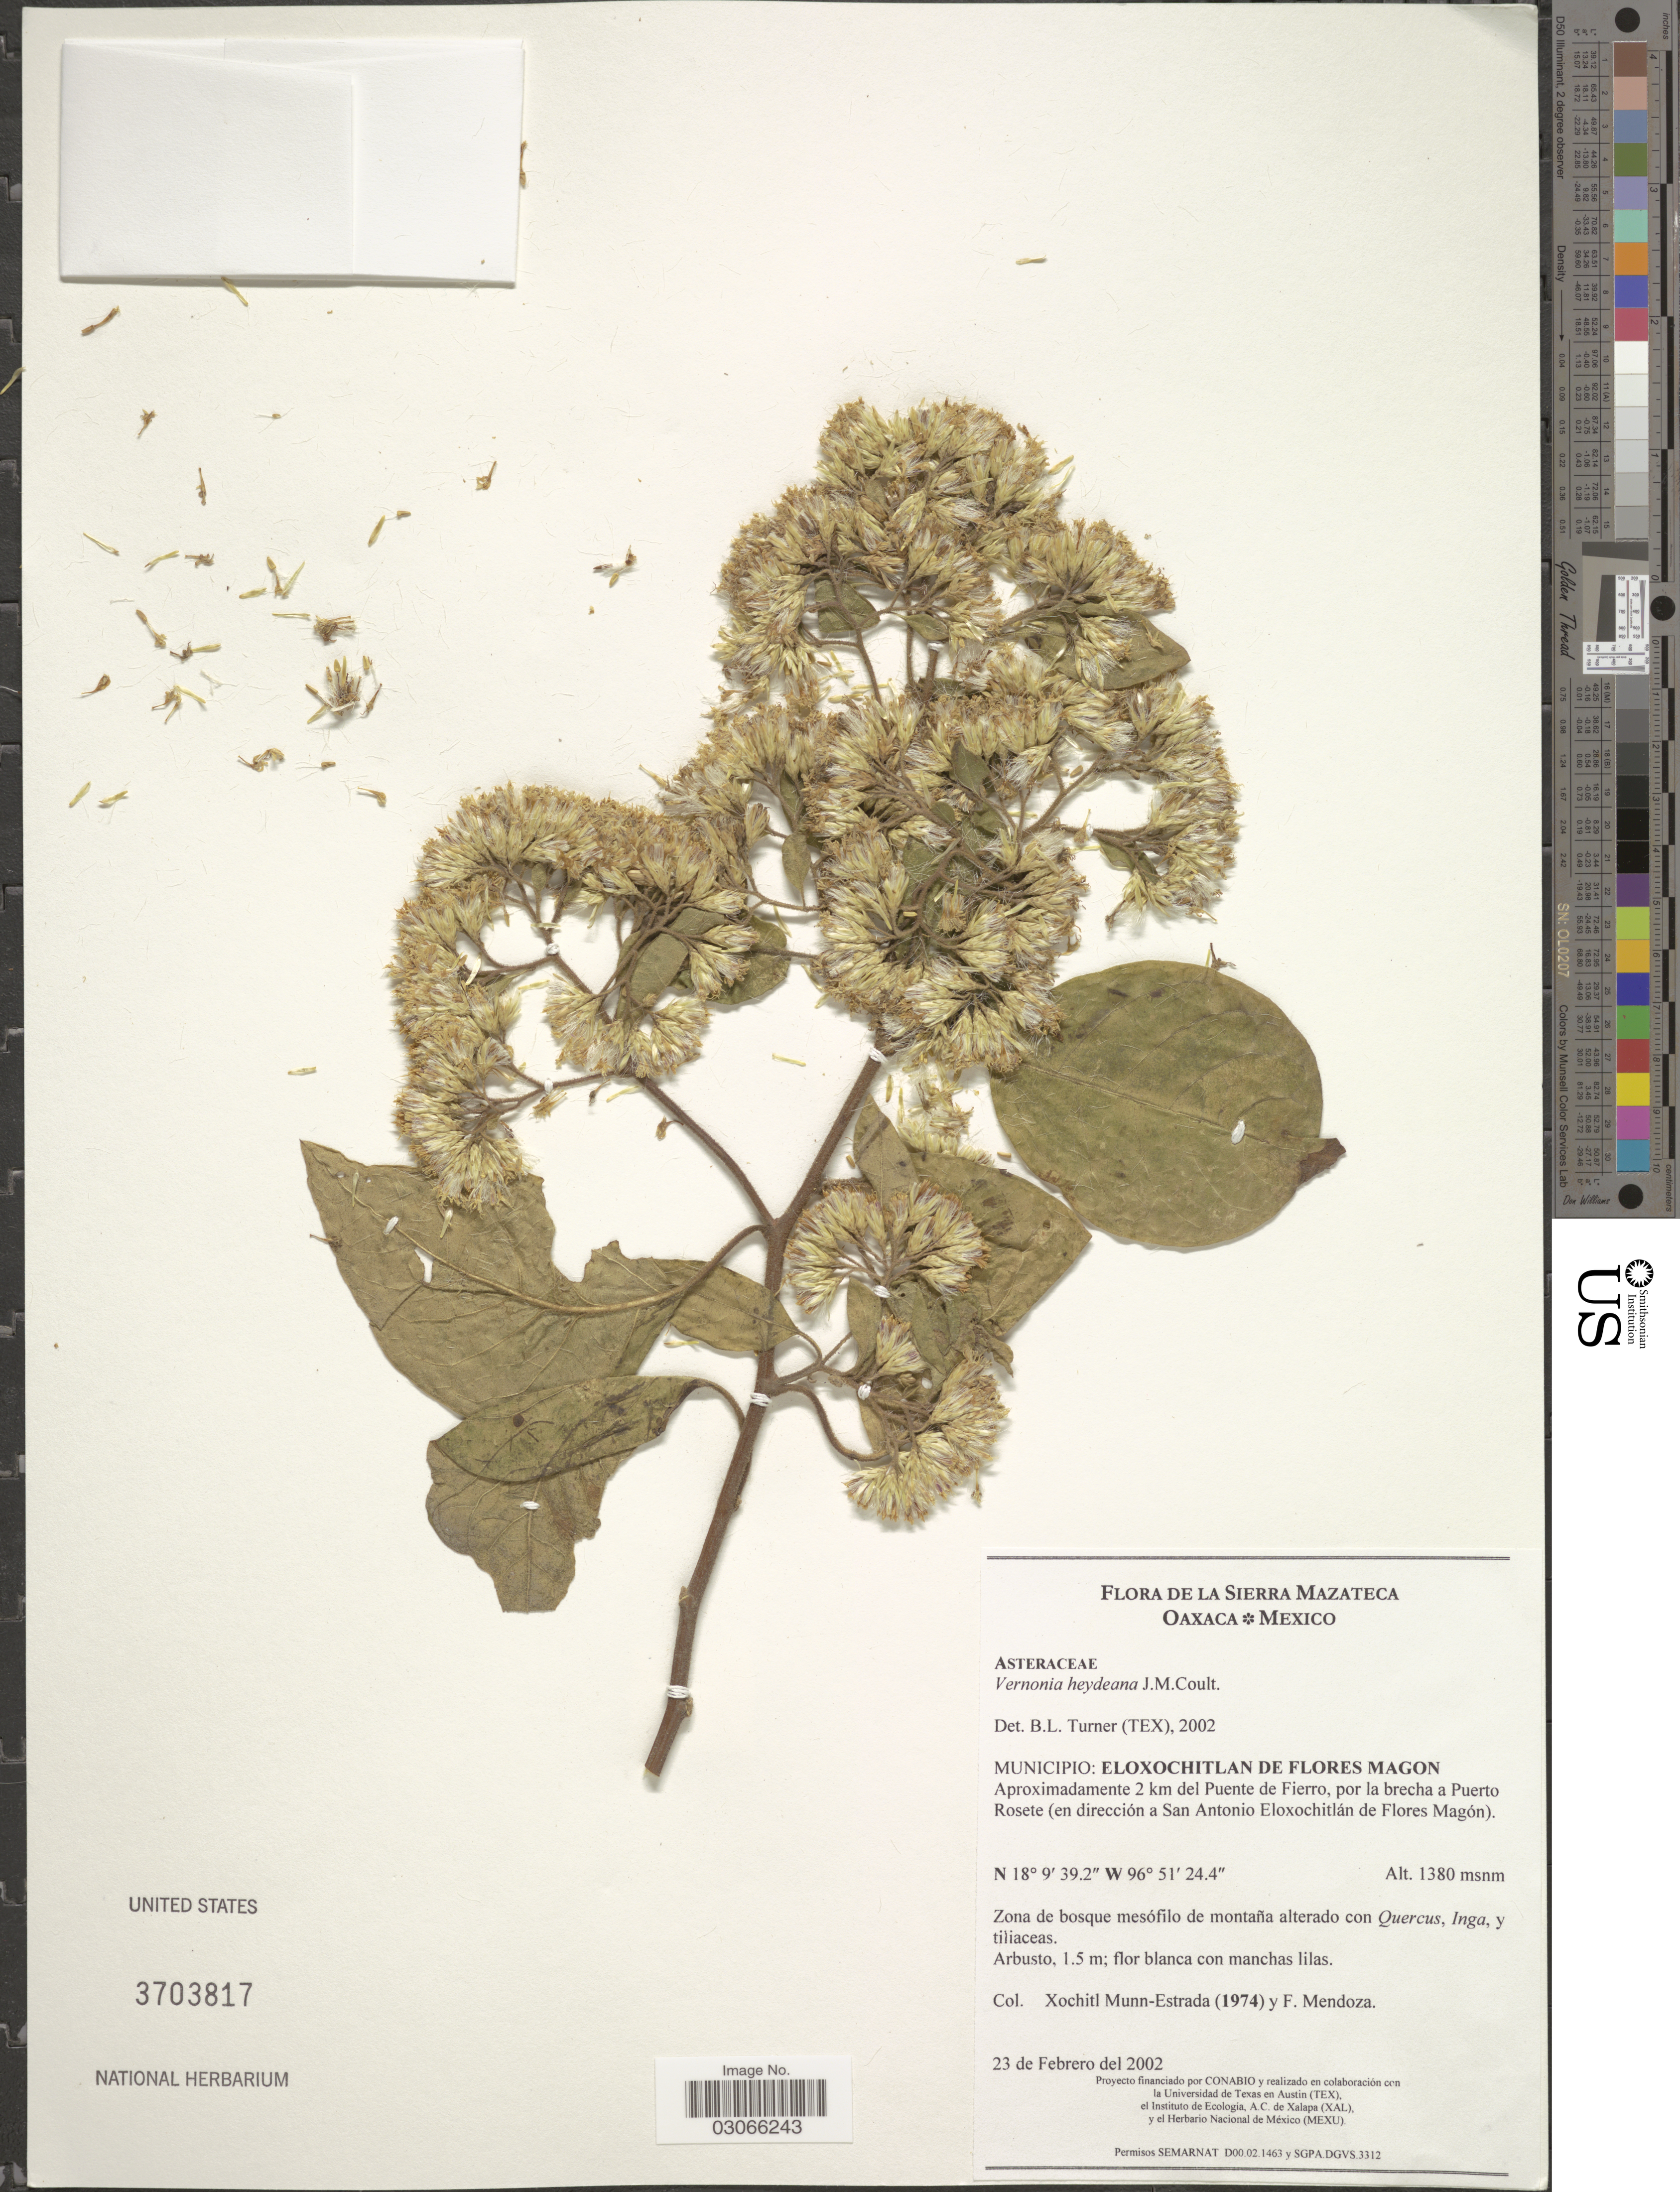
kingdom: Plantae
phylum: Tracheophyta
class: Magnoliopsida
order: Asterales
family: Asteraceae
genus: Eremosis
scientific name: Eremosis heydeana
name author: (J.M. Coult.) Gleason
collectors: X. Munn-Estrada & F. Mendoza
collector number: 1974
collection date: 2002-02-23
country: Mexico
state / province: Oaxaca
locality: La Sierra Mazateca. Municipio: Eloxochitlan de Flores Magon. Aproximadamente 2 km del Puente de Fierro, por la brecha a Puerto Rosete (en dirección a San Antonio Eloxochitlán de Flores Magón).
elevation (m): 1380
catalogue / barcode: US 3703817